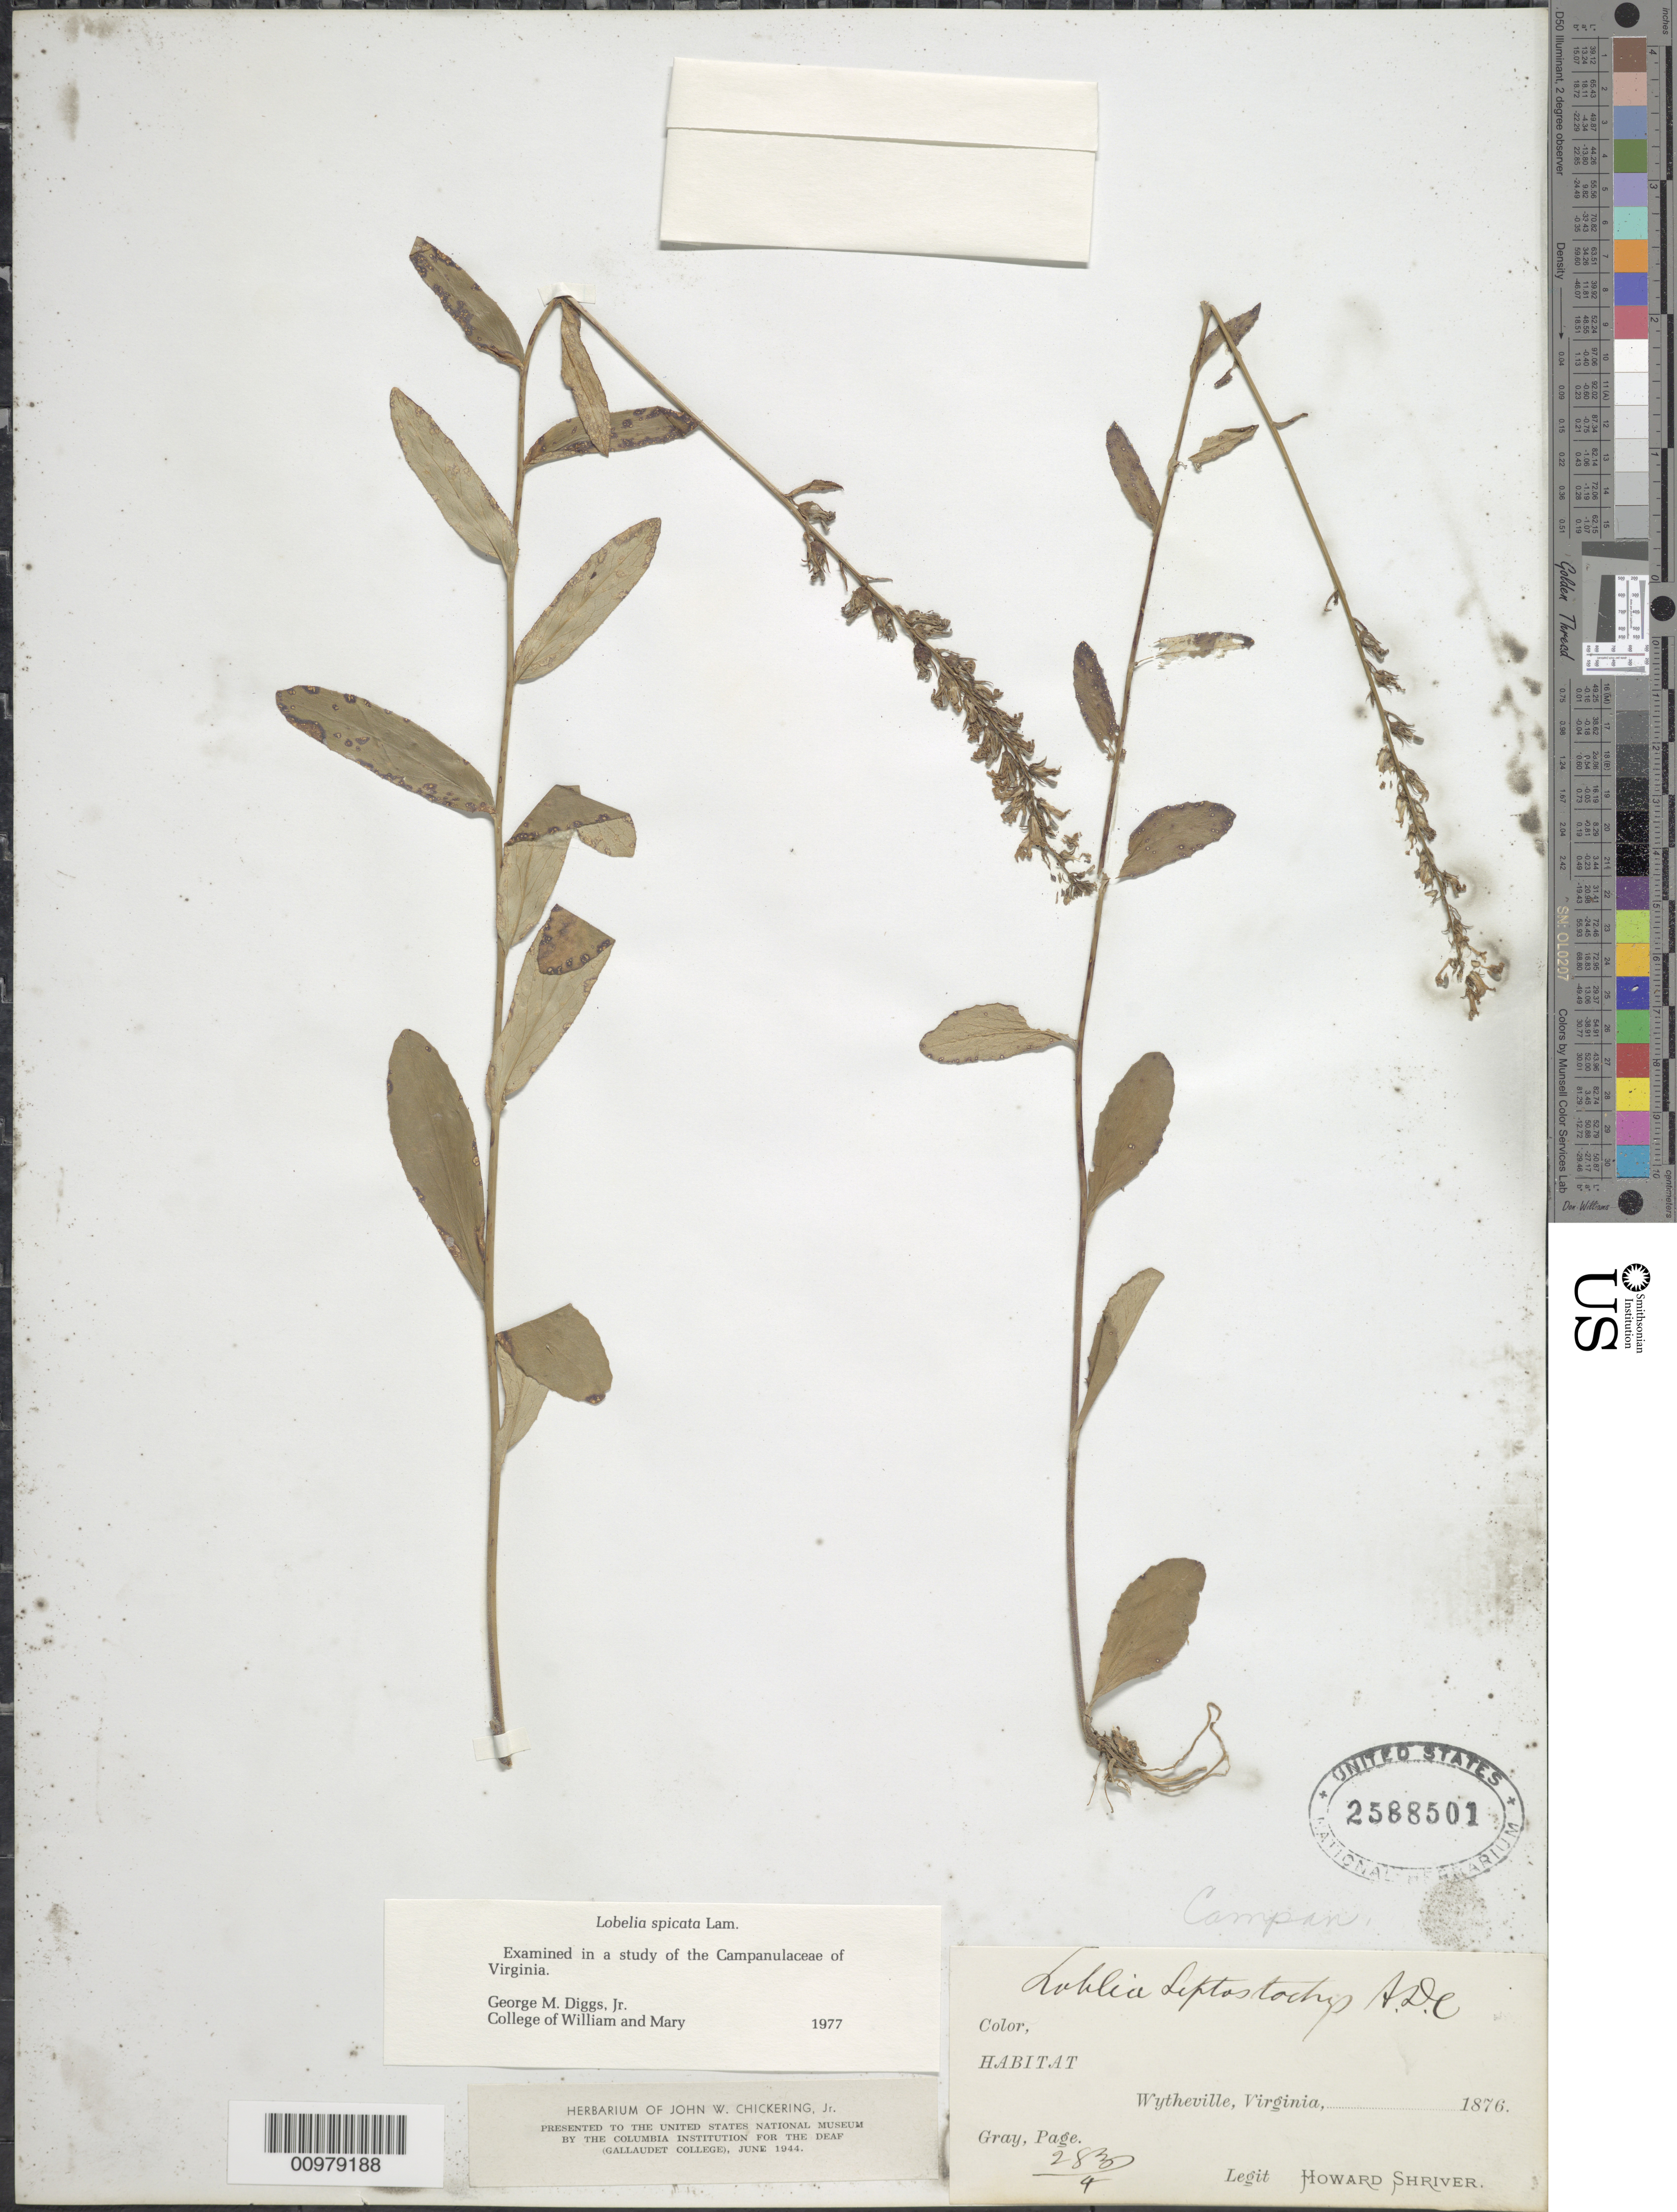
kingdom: Plantae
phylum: Tracheophyta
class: Magnoliopsida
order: Asterales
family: Campanulaceae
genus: Lobelia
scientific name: Lobelia spicata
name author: Lam.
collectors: H. Shriver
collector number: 283/4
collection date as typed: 1876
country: United States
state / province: Virginia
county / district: Wythe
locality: Wytheville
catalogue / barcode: US 2588501